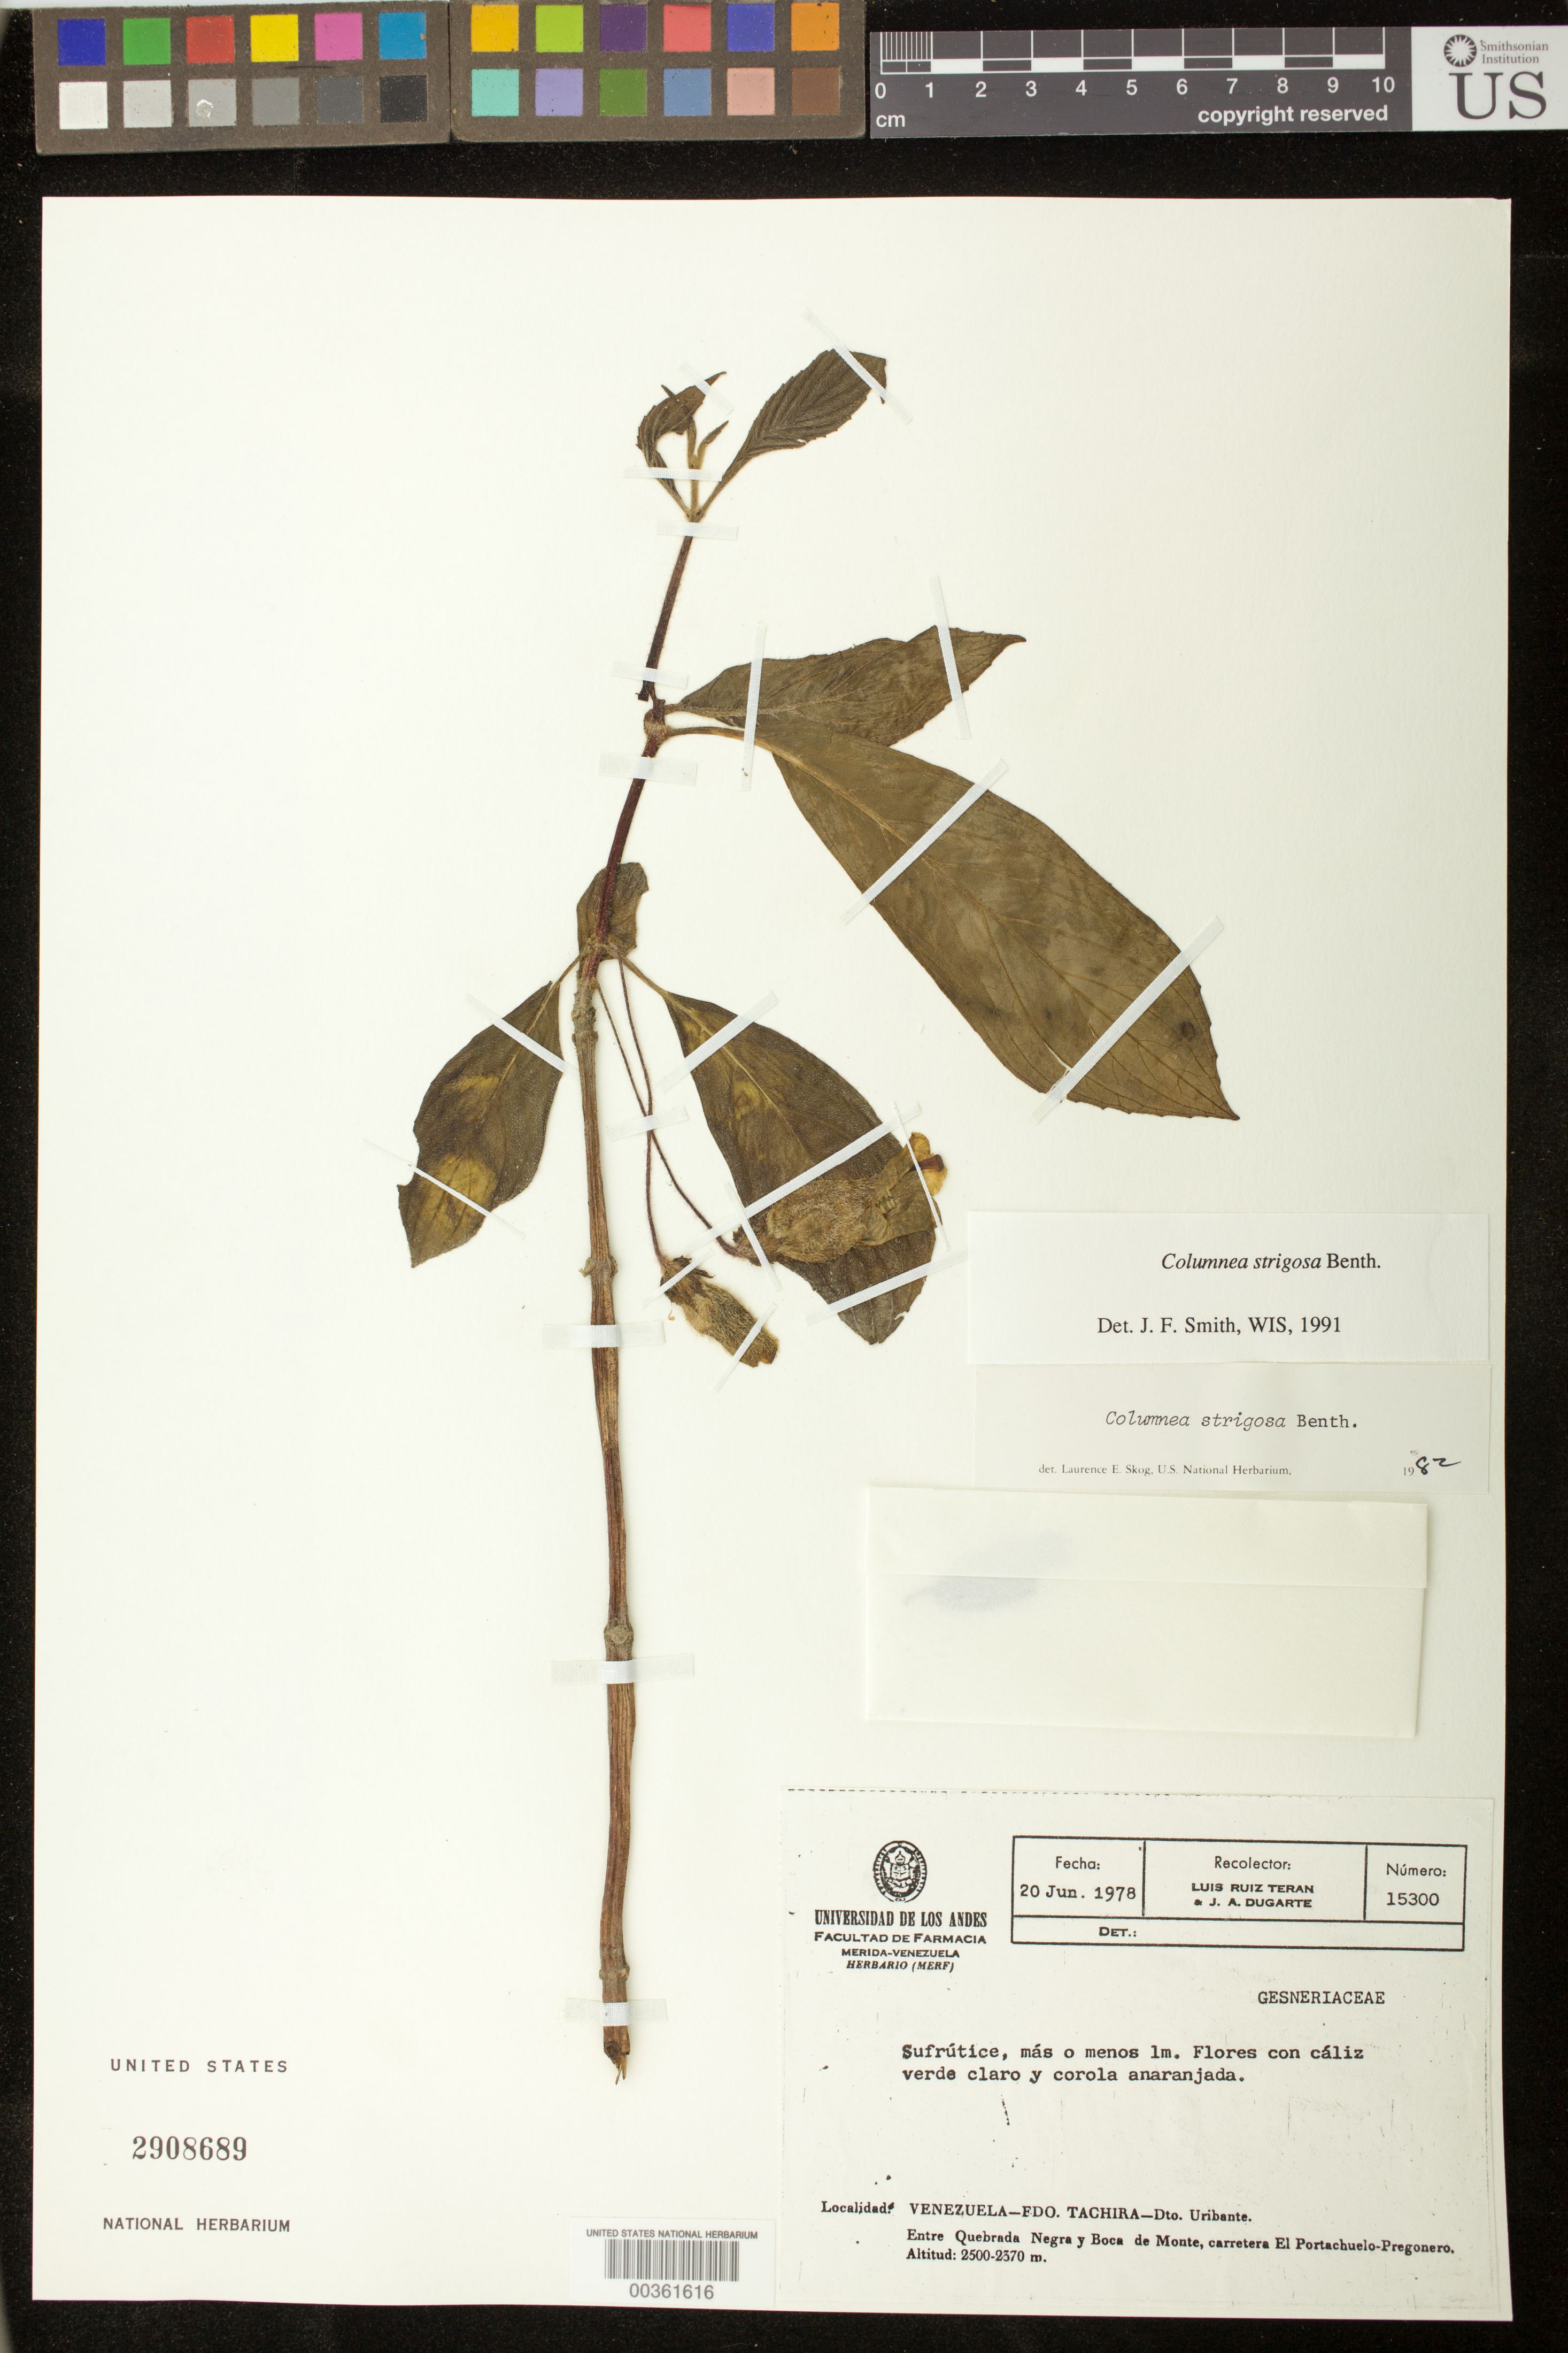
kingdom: Plantae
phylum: Tracheophyta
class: Magnoliopsida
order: Lamiales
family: Gesneriaceae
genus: Columnea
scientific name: Columnea strigosa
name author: Benth.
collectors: L. E. Ruíz-Terán & J. Dugarte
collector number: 15300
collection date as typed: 20 Jun 1978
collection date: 1978-06-20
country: Venezuela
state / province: Táchira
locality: Dto. Uribante, entre Quebrada Negra y Boca de Monte, carretera El Portachuelo-Pregonero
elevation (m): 2370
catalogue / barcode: US 2908689